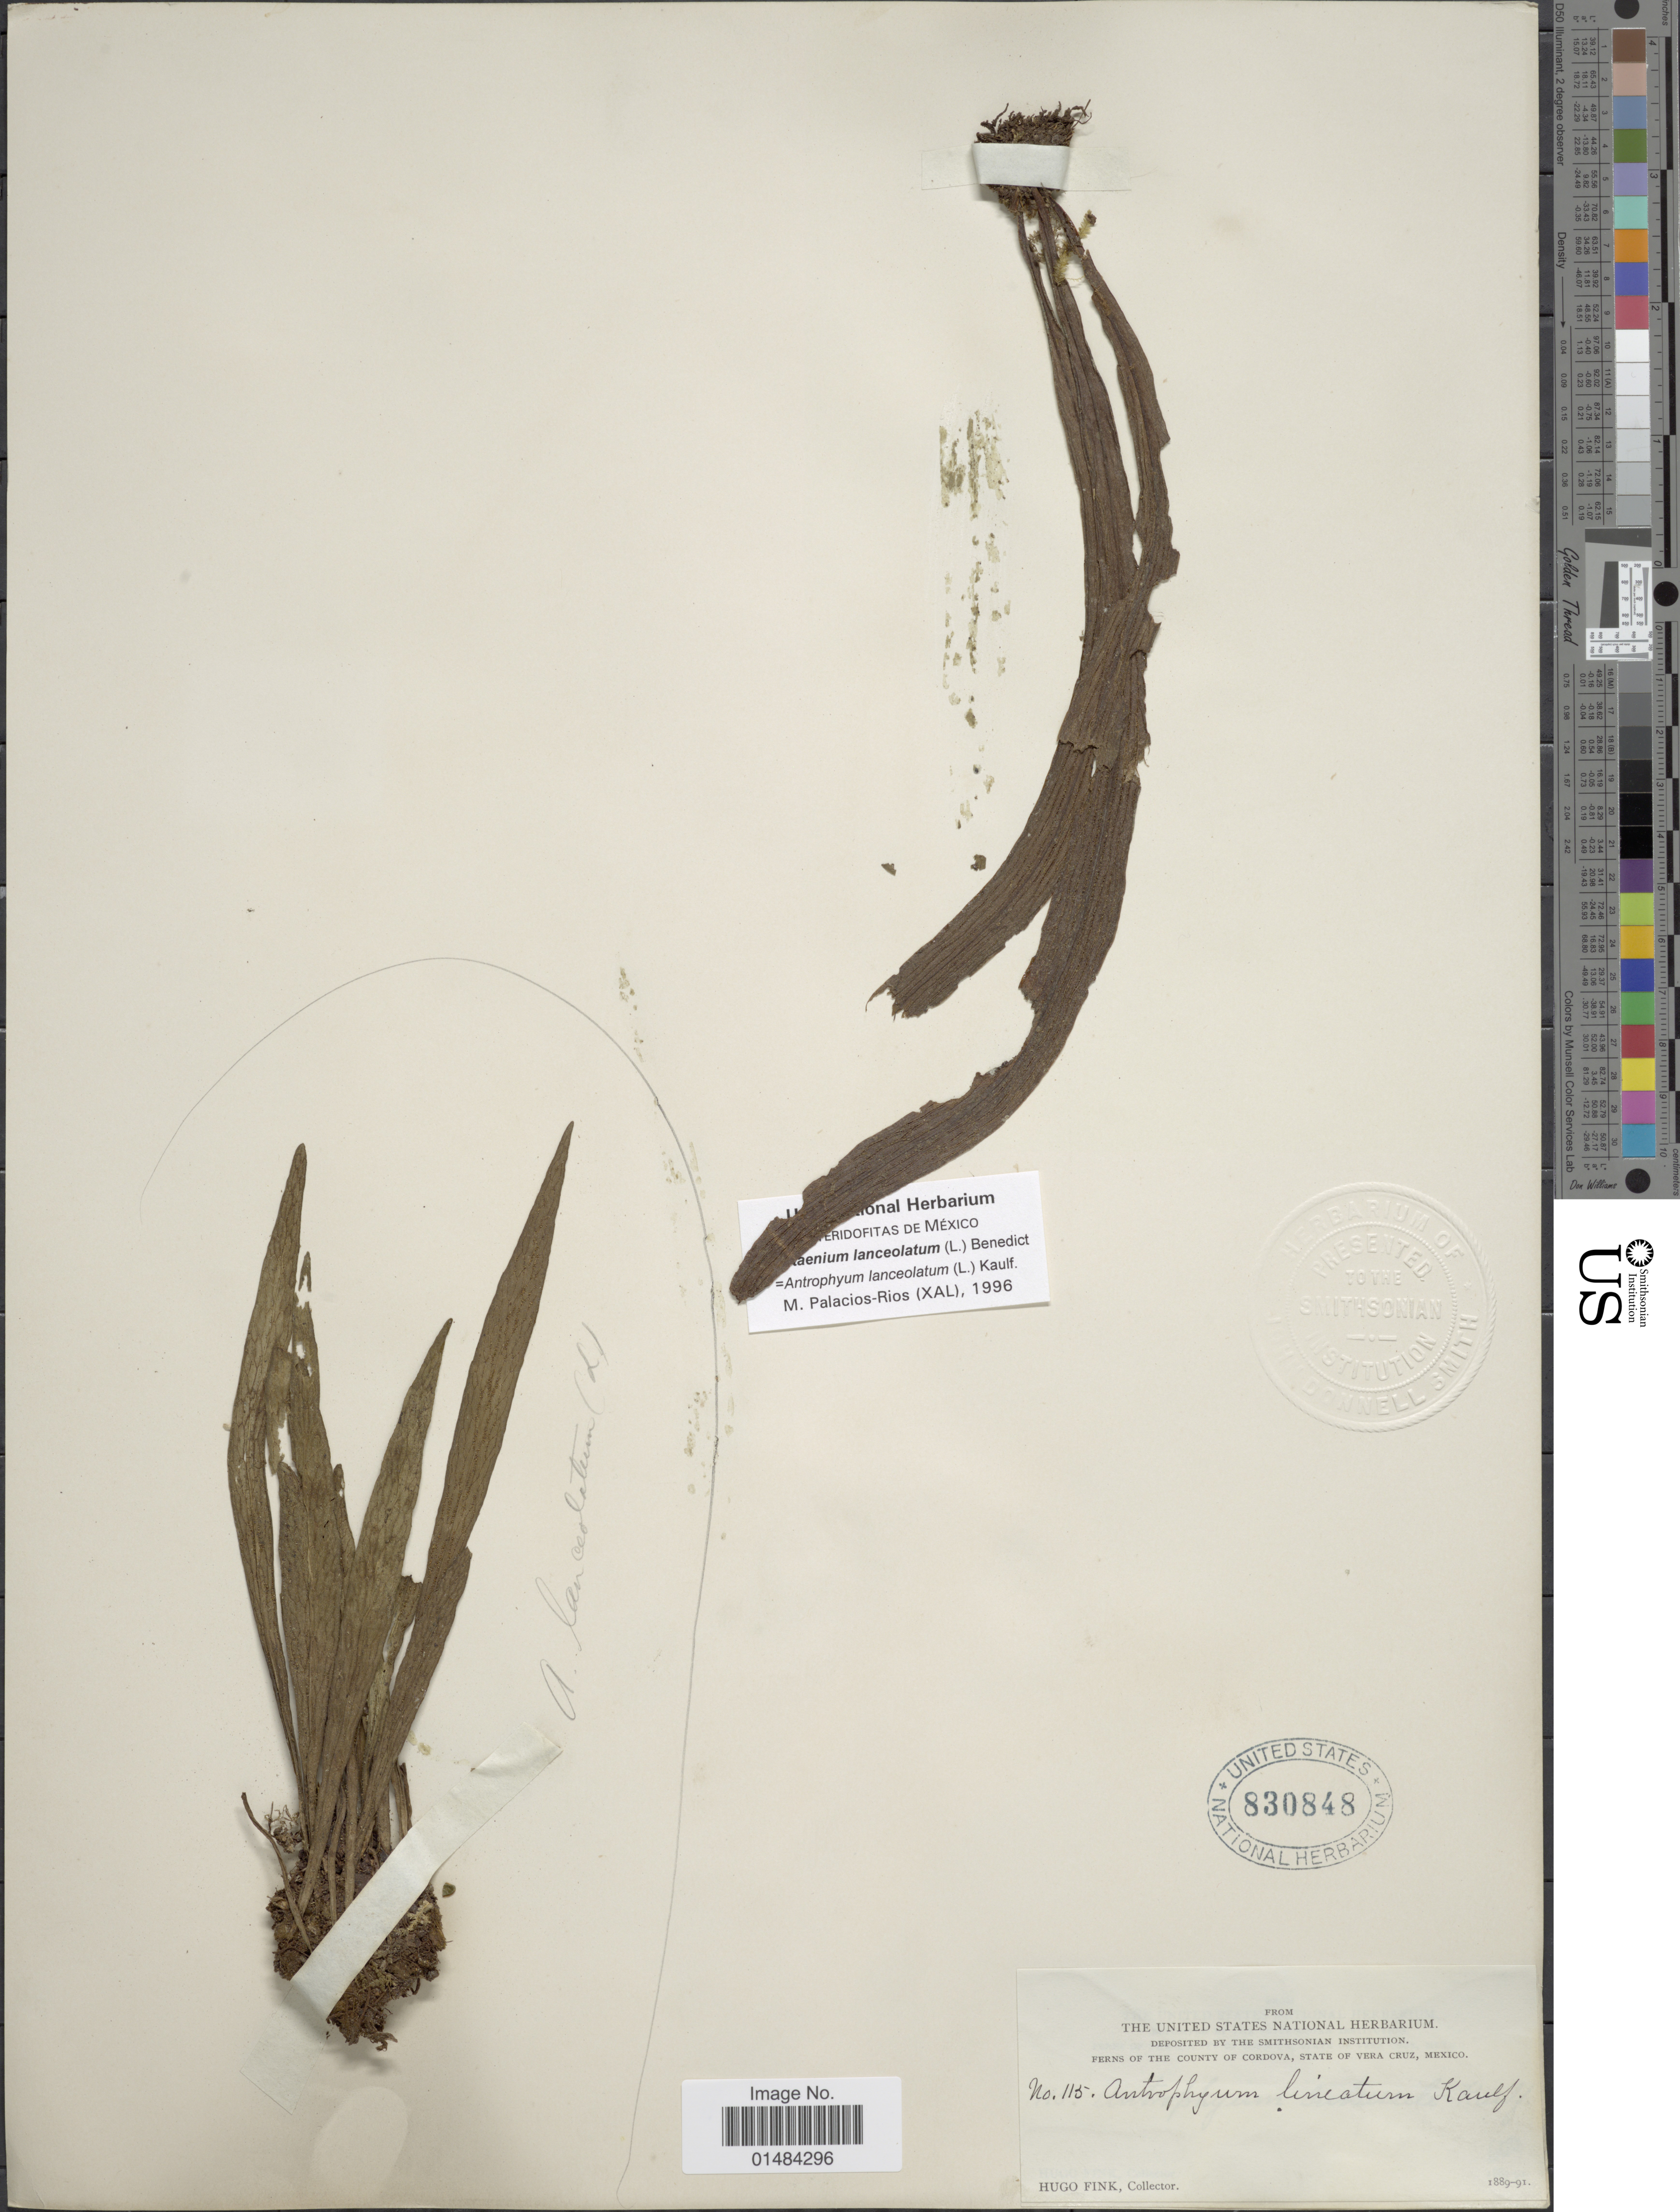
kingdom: Plantae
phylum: Tracheophyta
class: Polypodiopsida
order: Polypodiales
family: Pteridaceae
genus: Polytaenium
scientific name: Polytaenium lanceolatum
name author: (L.) Desv.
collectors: H. Fink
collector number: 115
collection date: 1889/1891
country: Mexico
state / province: Veracruz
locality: Mexico, the County of Cordova.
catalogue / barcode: US 830848